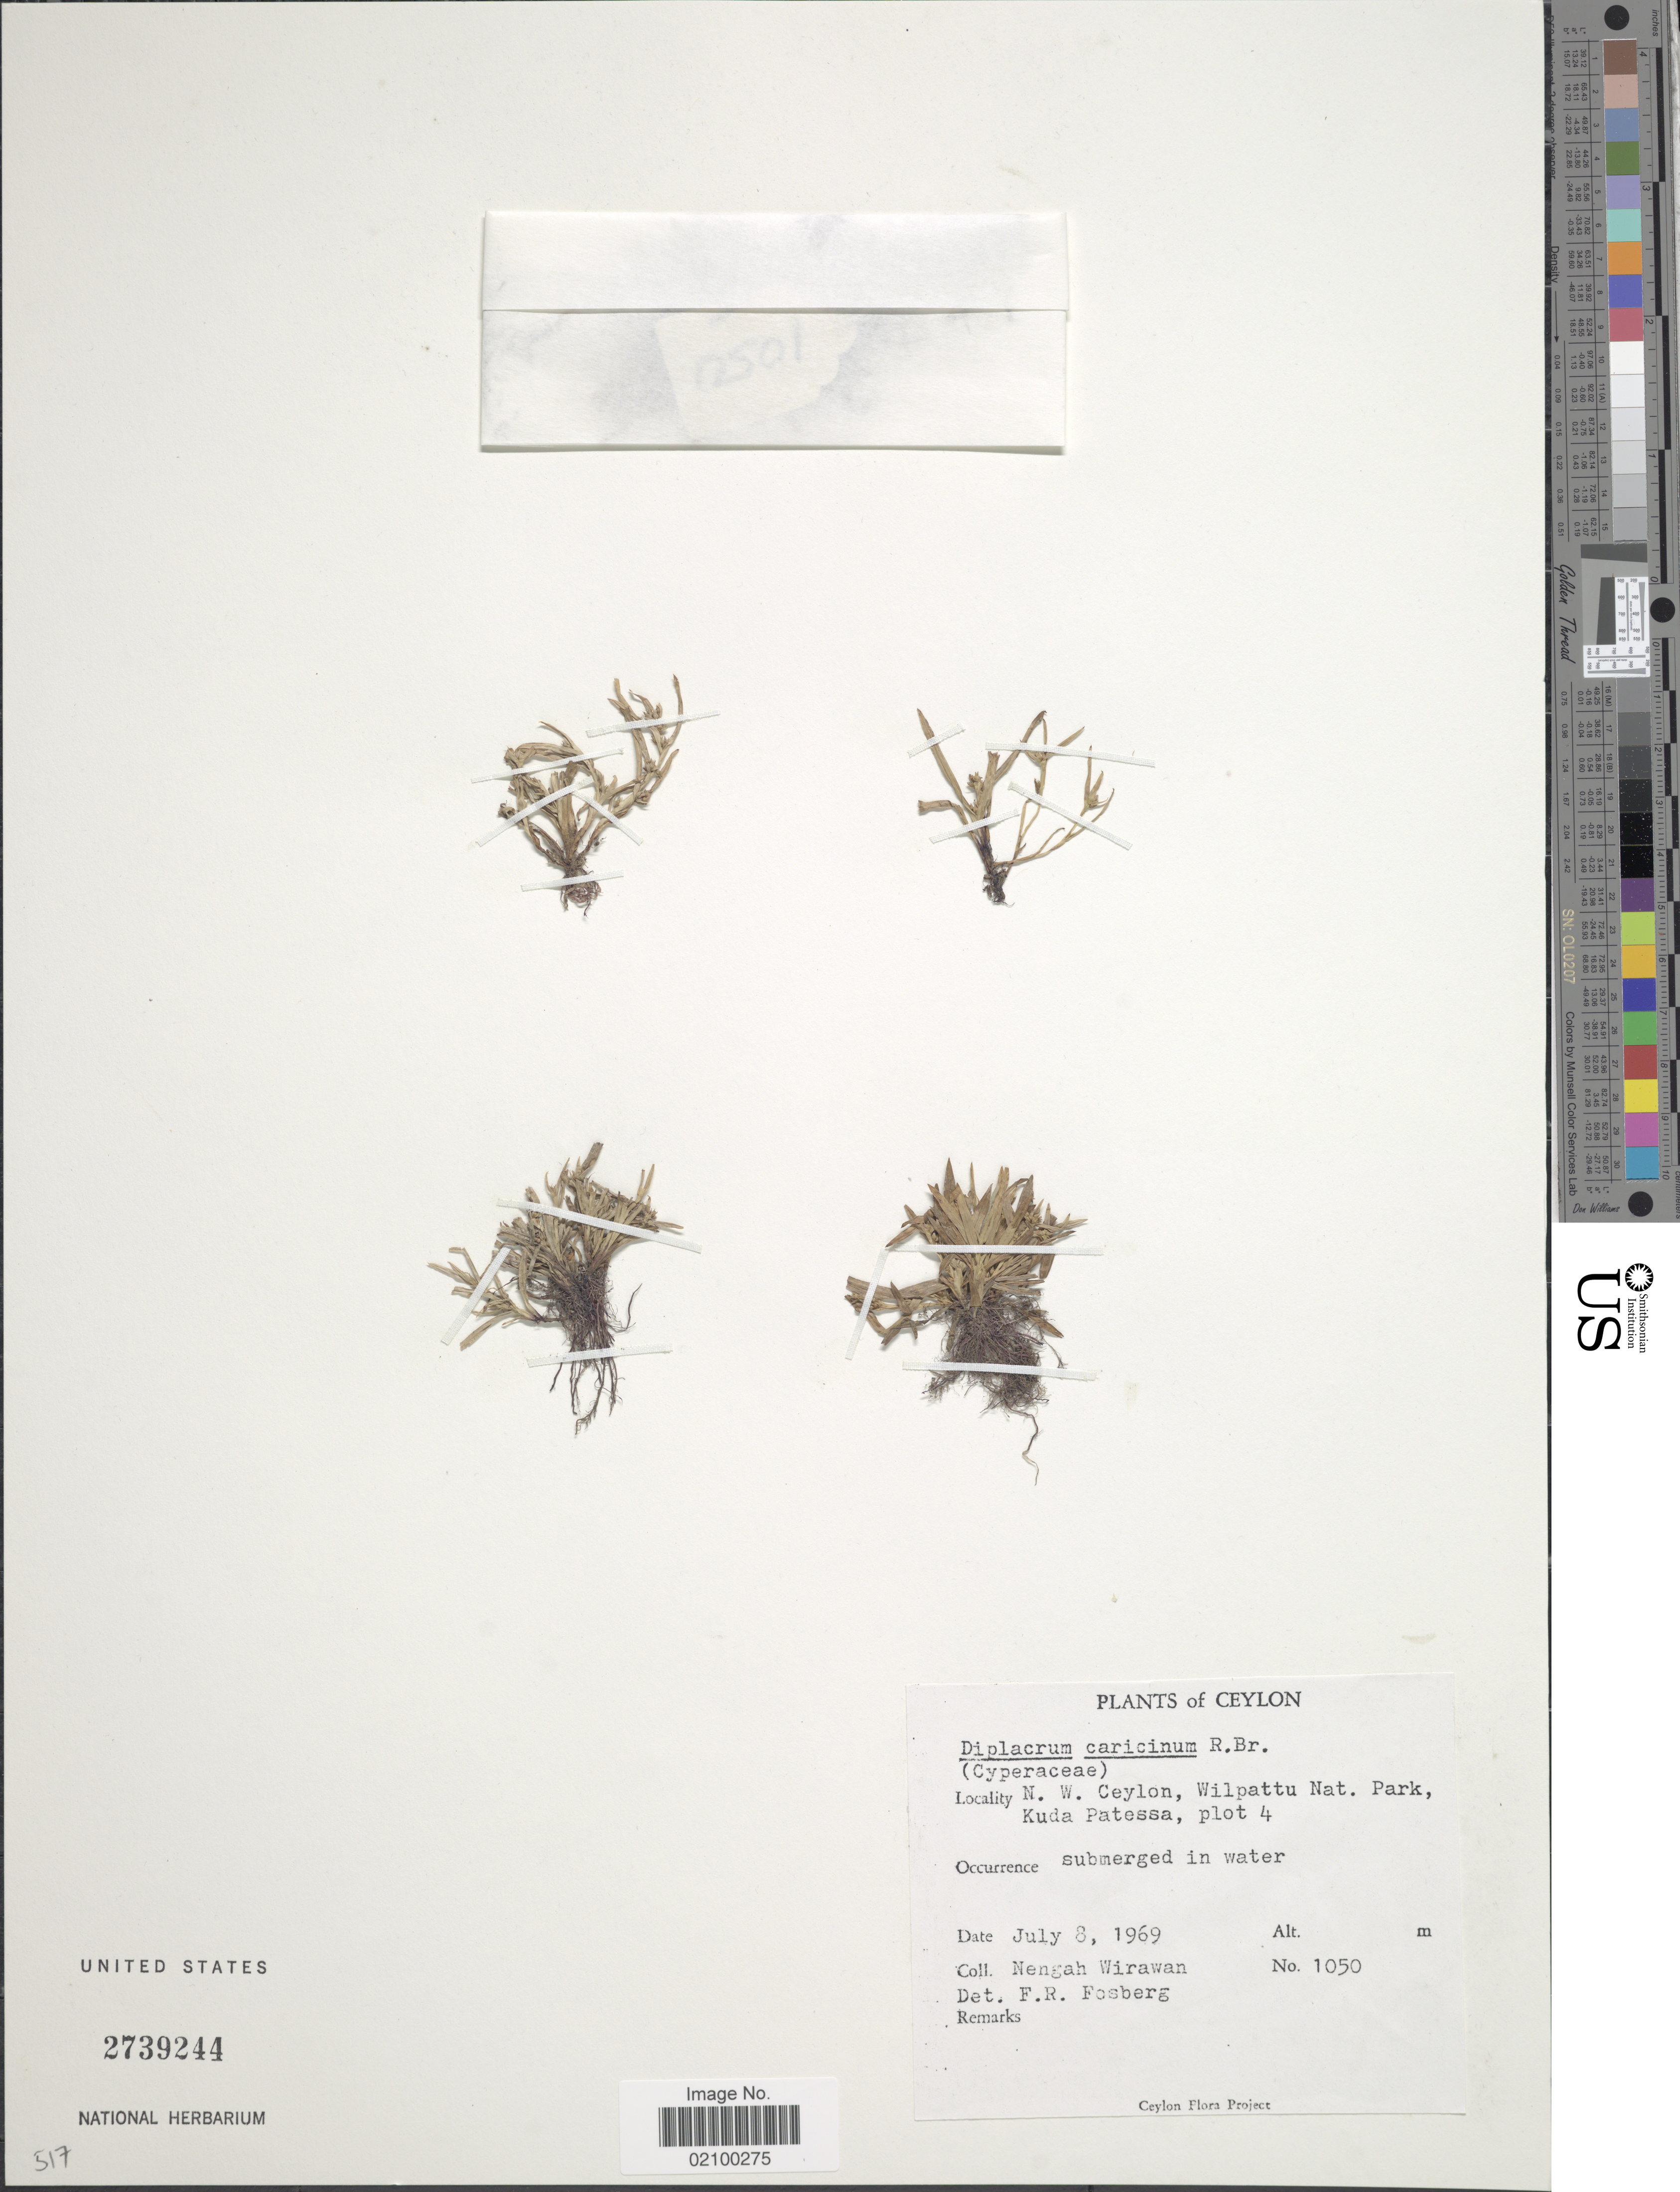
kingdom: Plantae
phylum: Tracheophyta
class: Liliopsida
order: Poales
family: Cyperaceae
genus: Diplacrum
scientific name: Diplacrum caricinum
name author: R. Br.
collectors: N. Wirawan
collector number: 1050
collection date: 1969-07-08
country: Sri Lanka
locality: Ceylon, N. W. Ceylon, Wilpattu Nat. Park, Kuda Patessa, plot 4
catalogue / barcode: US 2739244